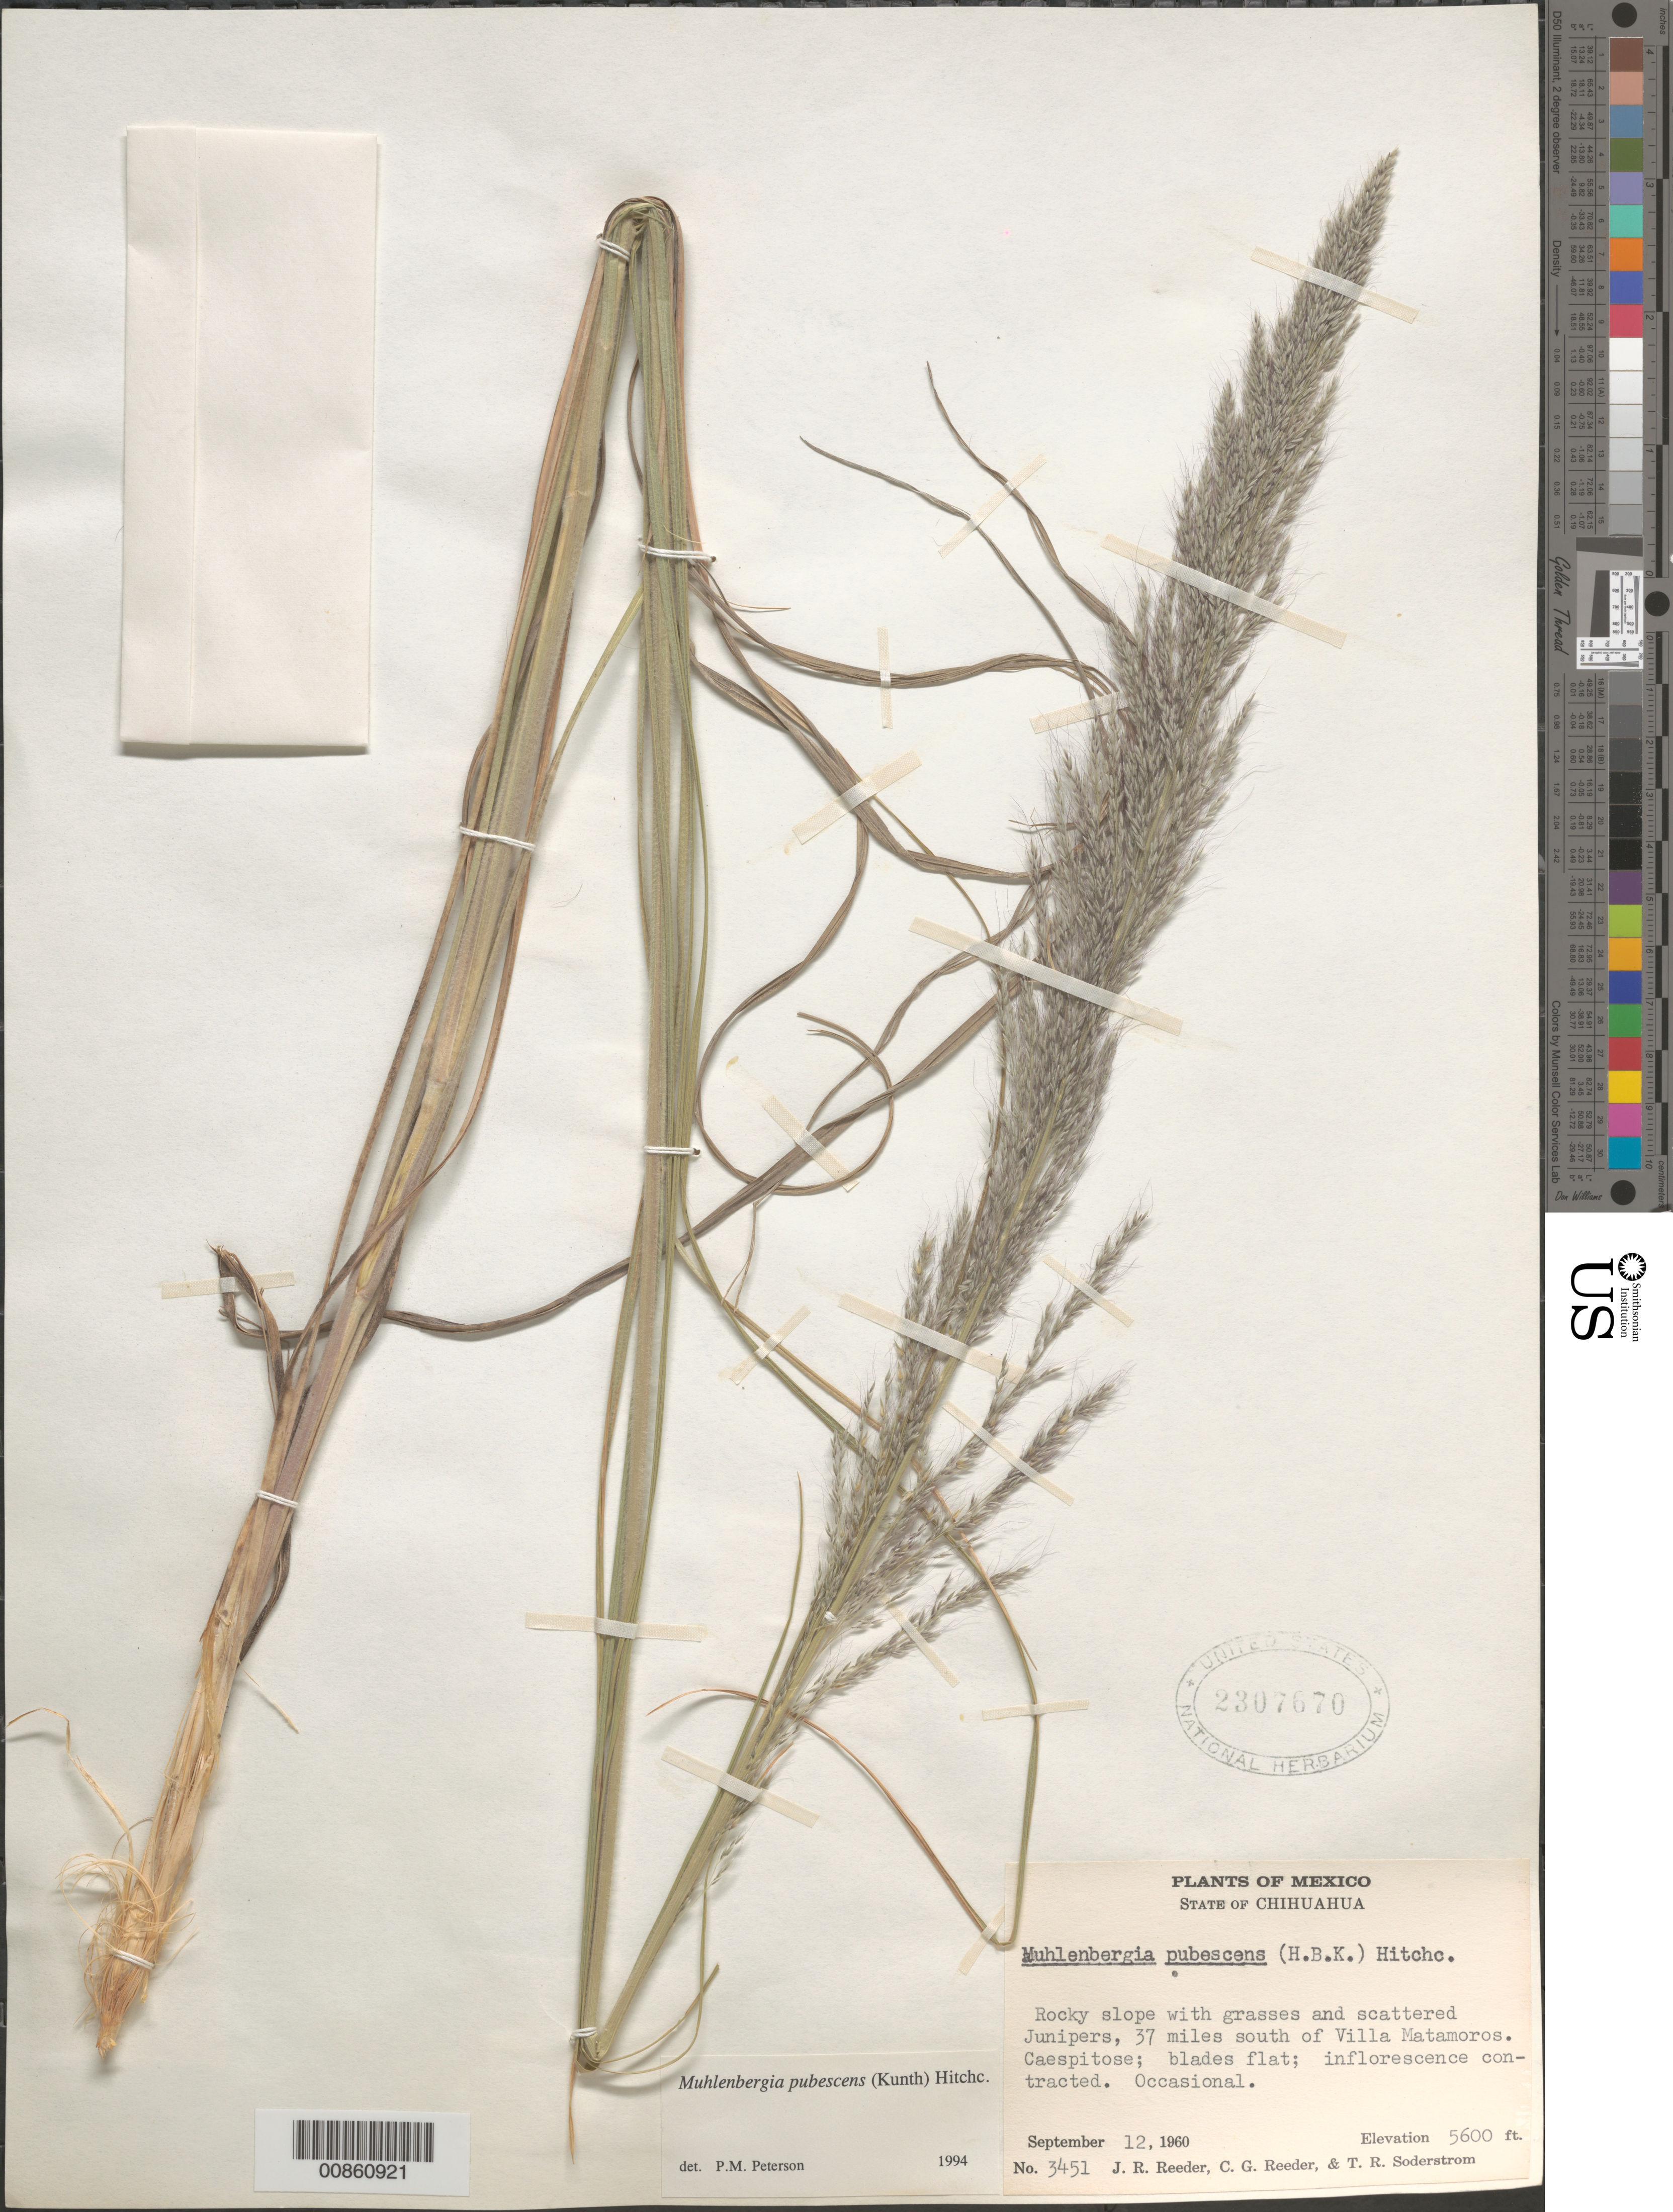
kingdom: Plantae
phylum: Tracheophyta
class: Liliopsida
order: Poales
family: Poaceae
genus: Muhlenbergia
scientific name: Muhlenbergia pubescens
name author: (Kunth) Hitchc.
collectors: J. R. Reeder & C. G. Reeder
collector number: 3451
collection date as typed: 12 Sep 1960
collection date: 1960-09-12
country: Mexico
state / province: Chihuahua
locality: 37 mi S of Villa Matamoros, Chih.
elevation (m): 1707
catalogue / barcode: US 2307670